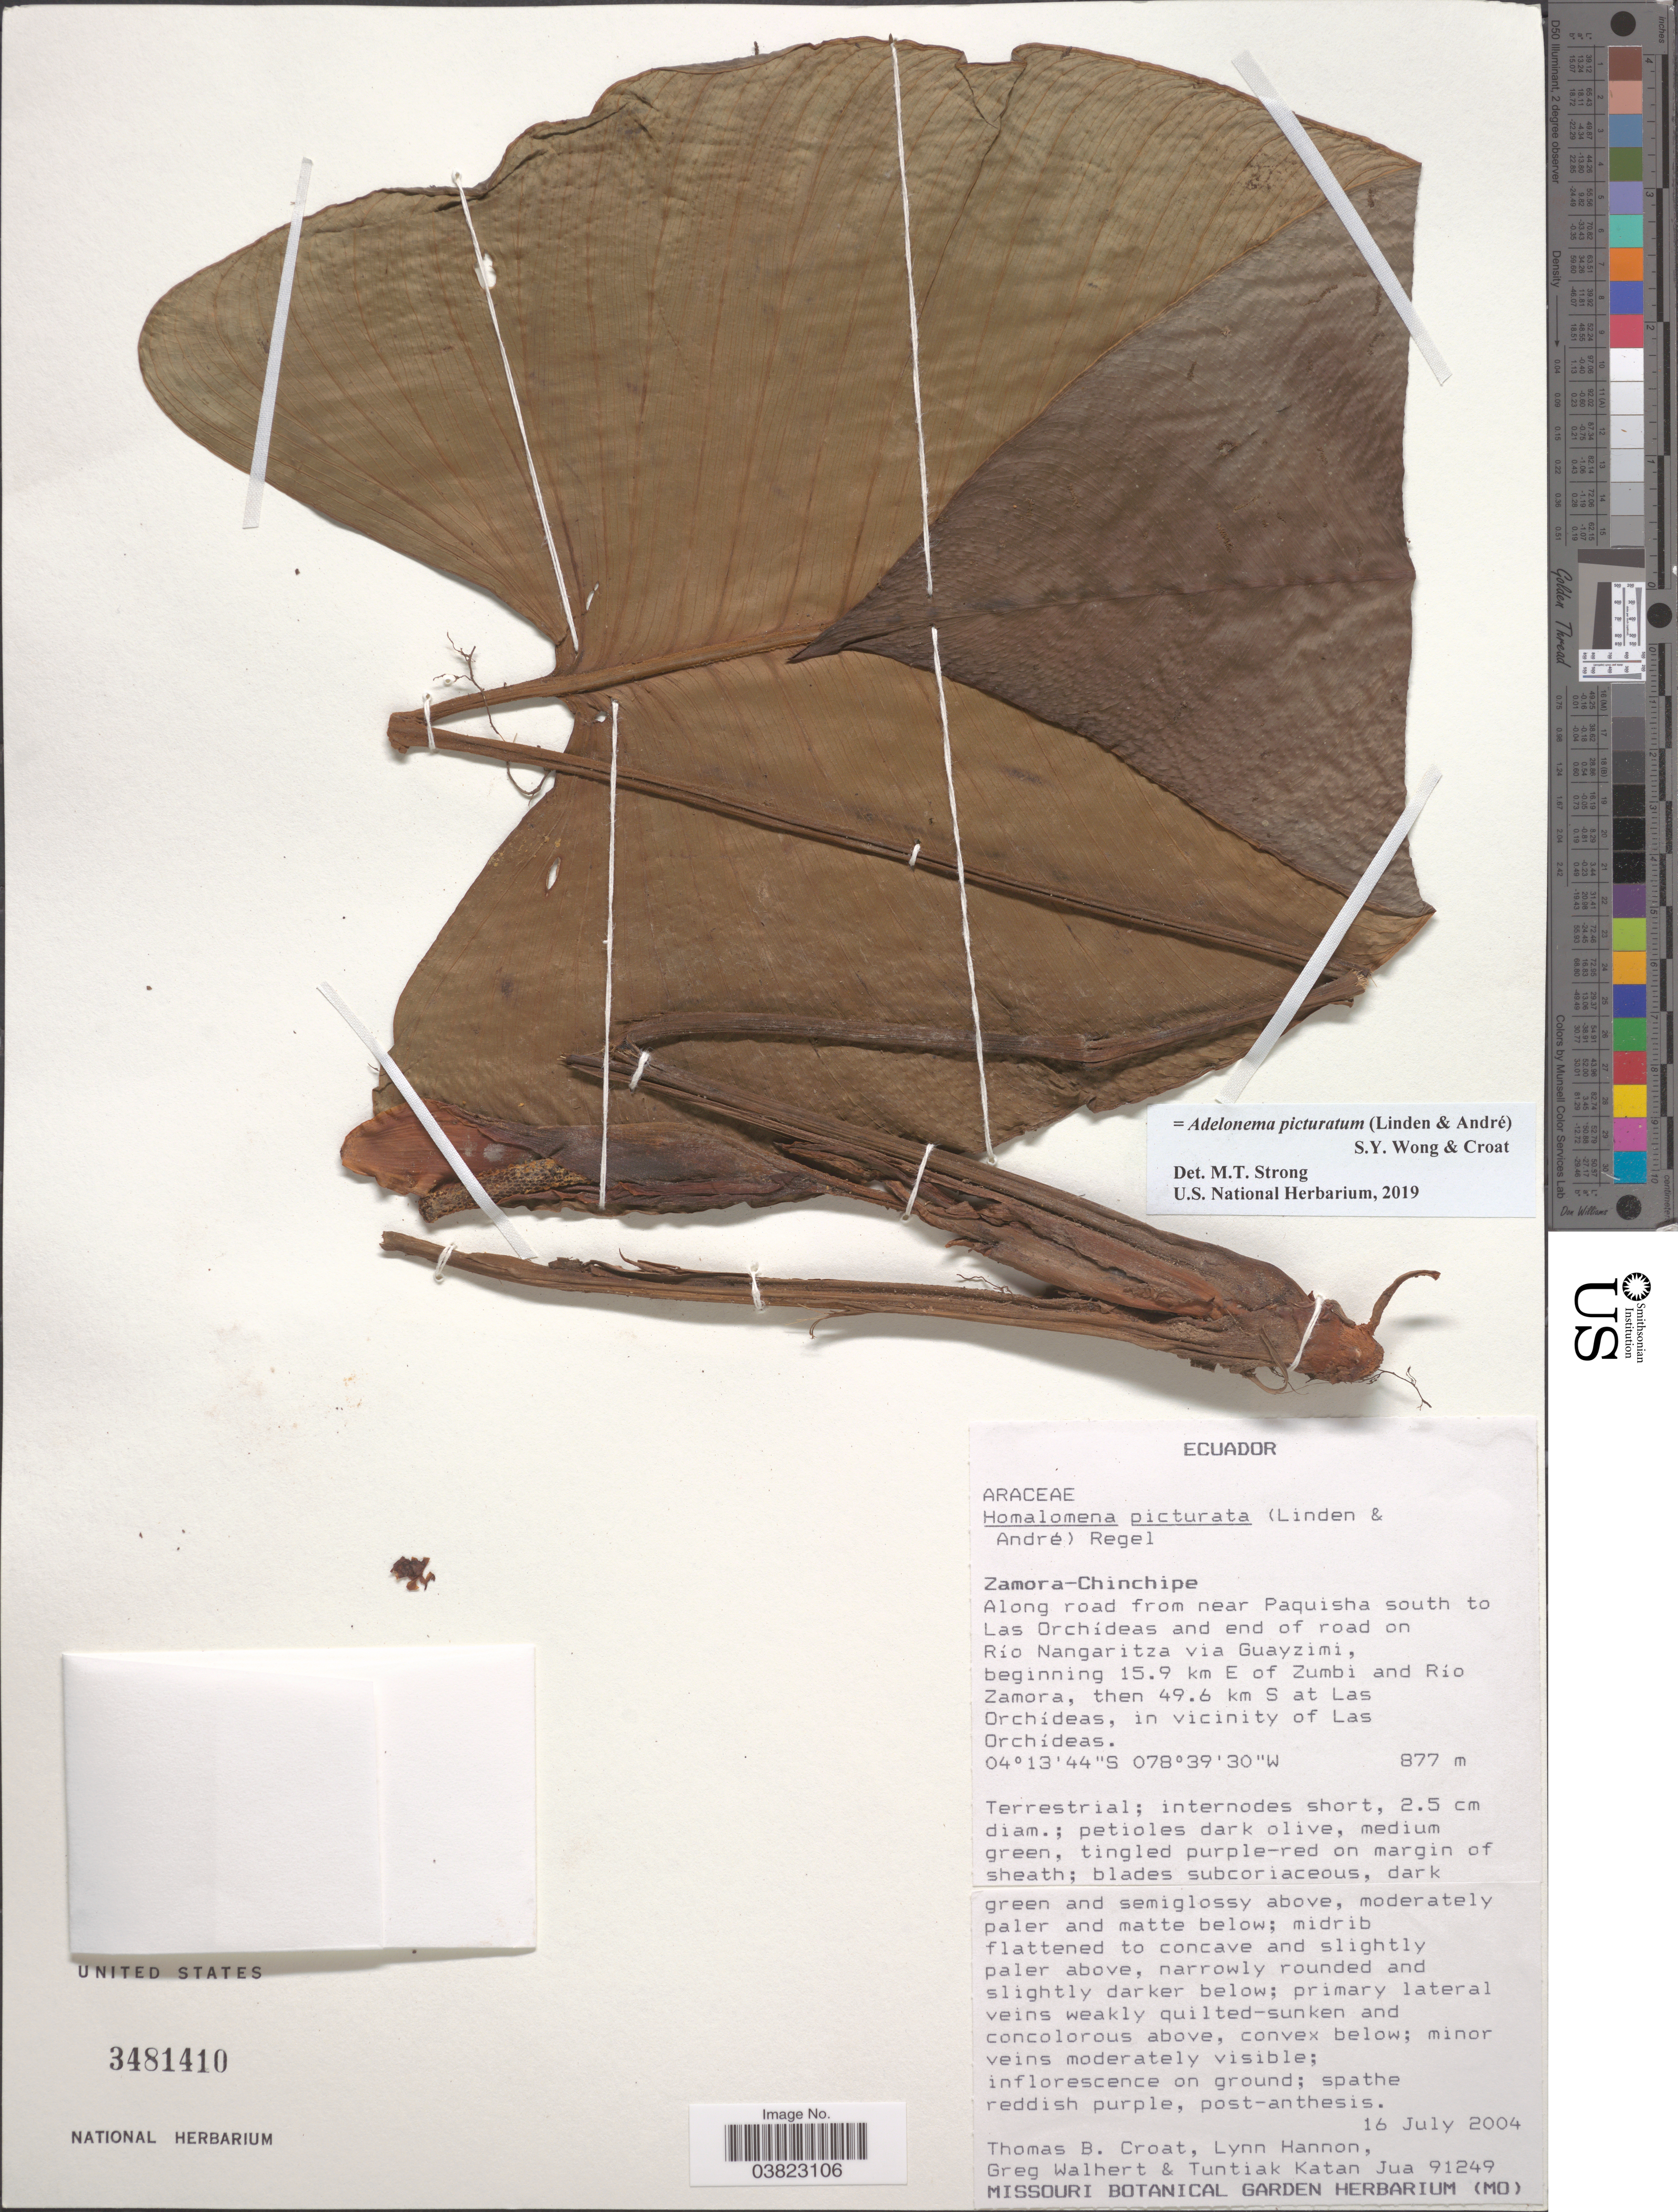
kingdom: Plantae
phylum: Tracheophyta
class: Liliopsida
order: Alismatales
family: Araceae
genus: Adelonema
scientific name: Adelonema picturatum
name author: (Linden & André) S.Y. Wong & Croat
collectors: T. B. Croat, L. Hannon, G. Walhert & T. Katan Jua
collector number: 91249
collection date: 2004-07-16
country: Ecuador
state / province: Zamora-Chinchipe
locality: Along road from near Paquisha south to Las Orchídeas and end of road on Río Nangaritza via Guayzimi, beginning 15.9 km E of Zumbi and Rio Zamora, then 49.6 km S at Las Orchídeas, in vicinity of Las Orchídeas.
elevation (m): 877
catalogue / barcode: US 3481410